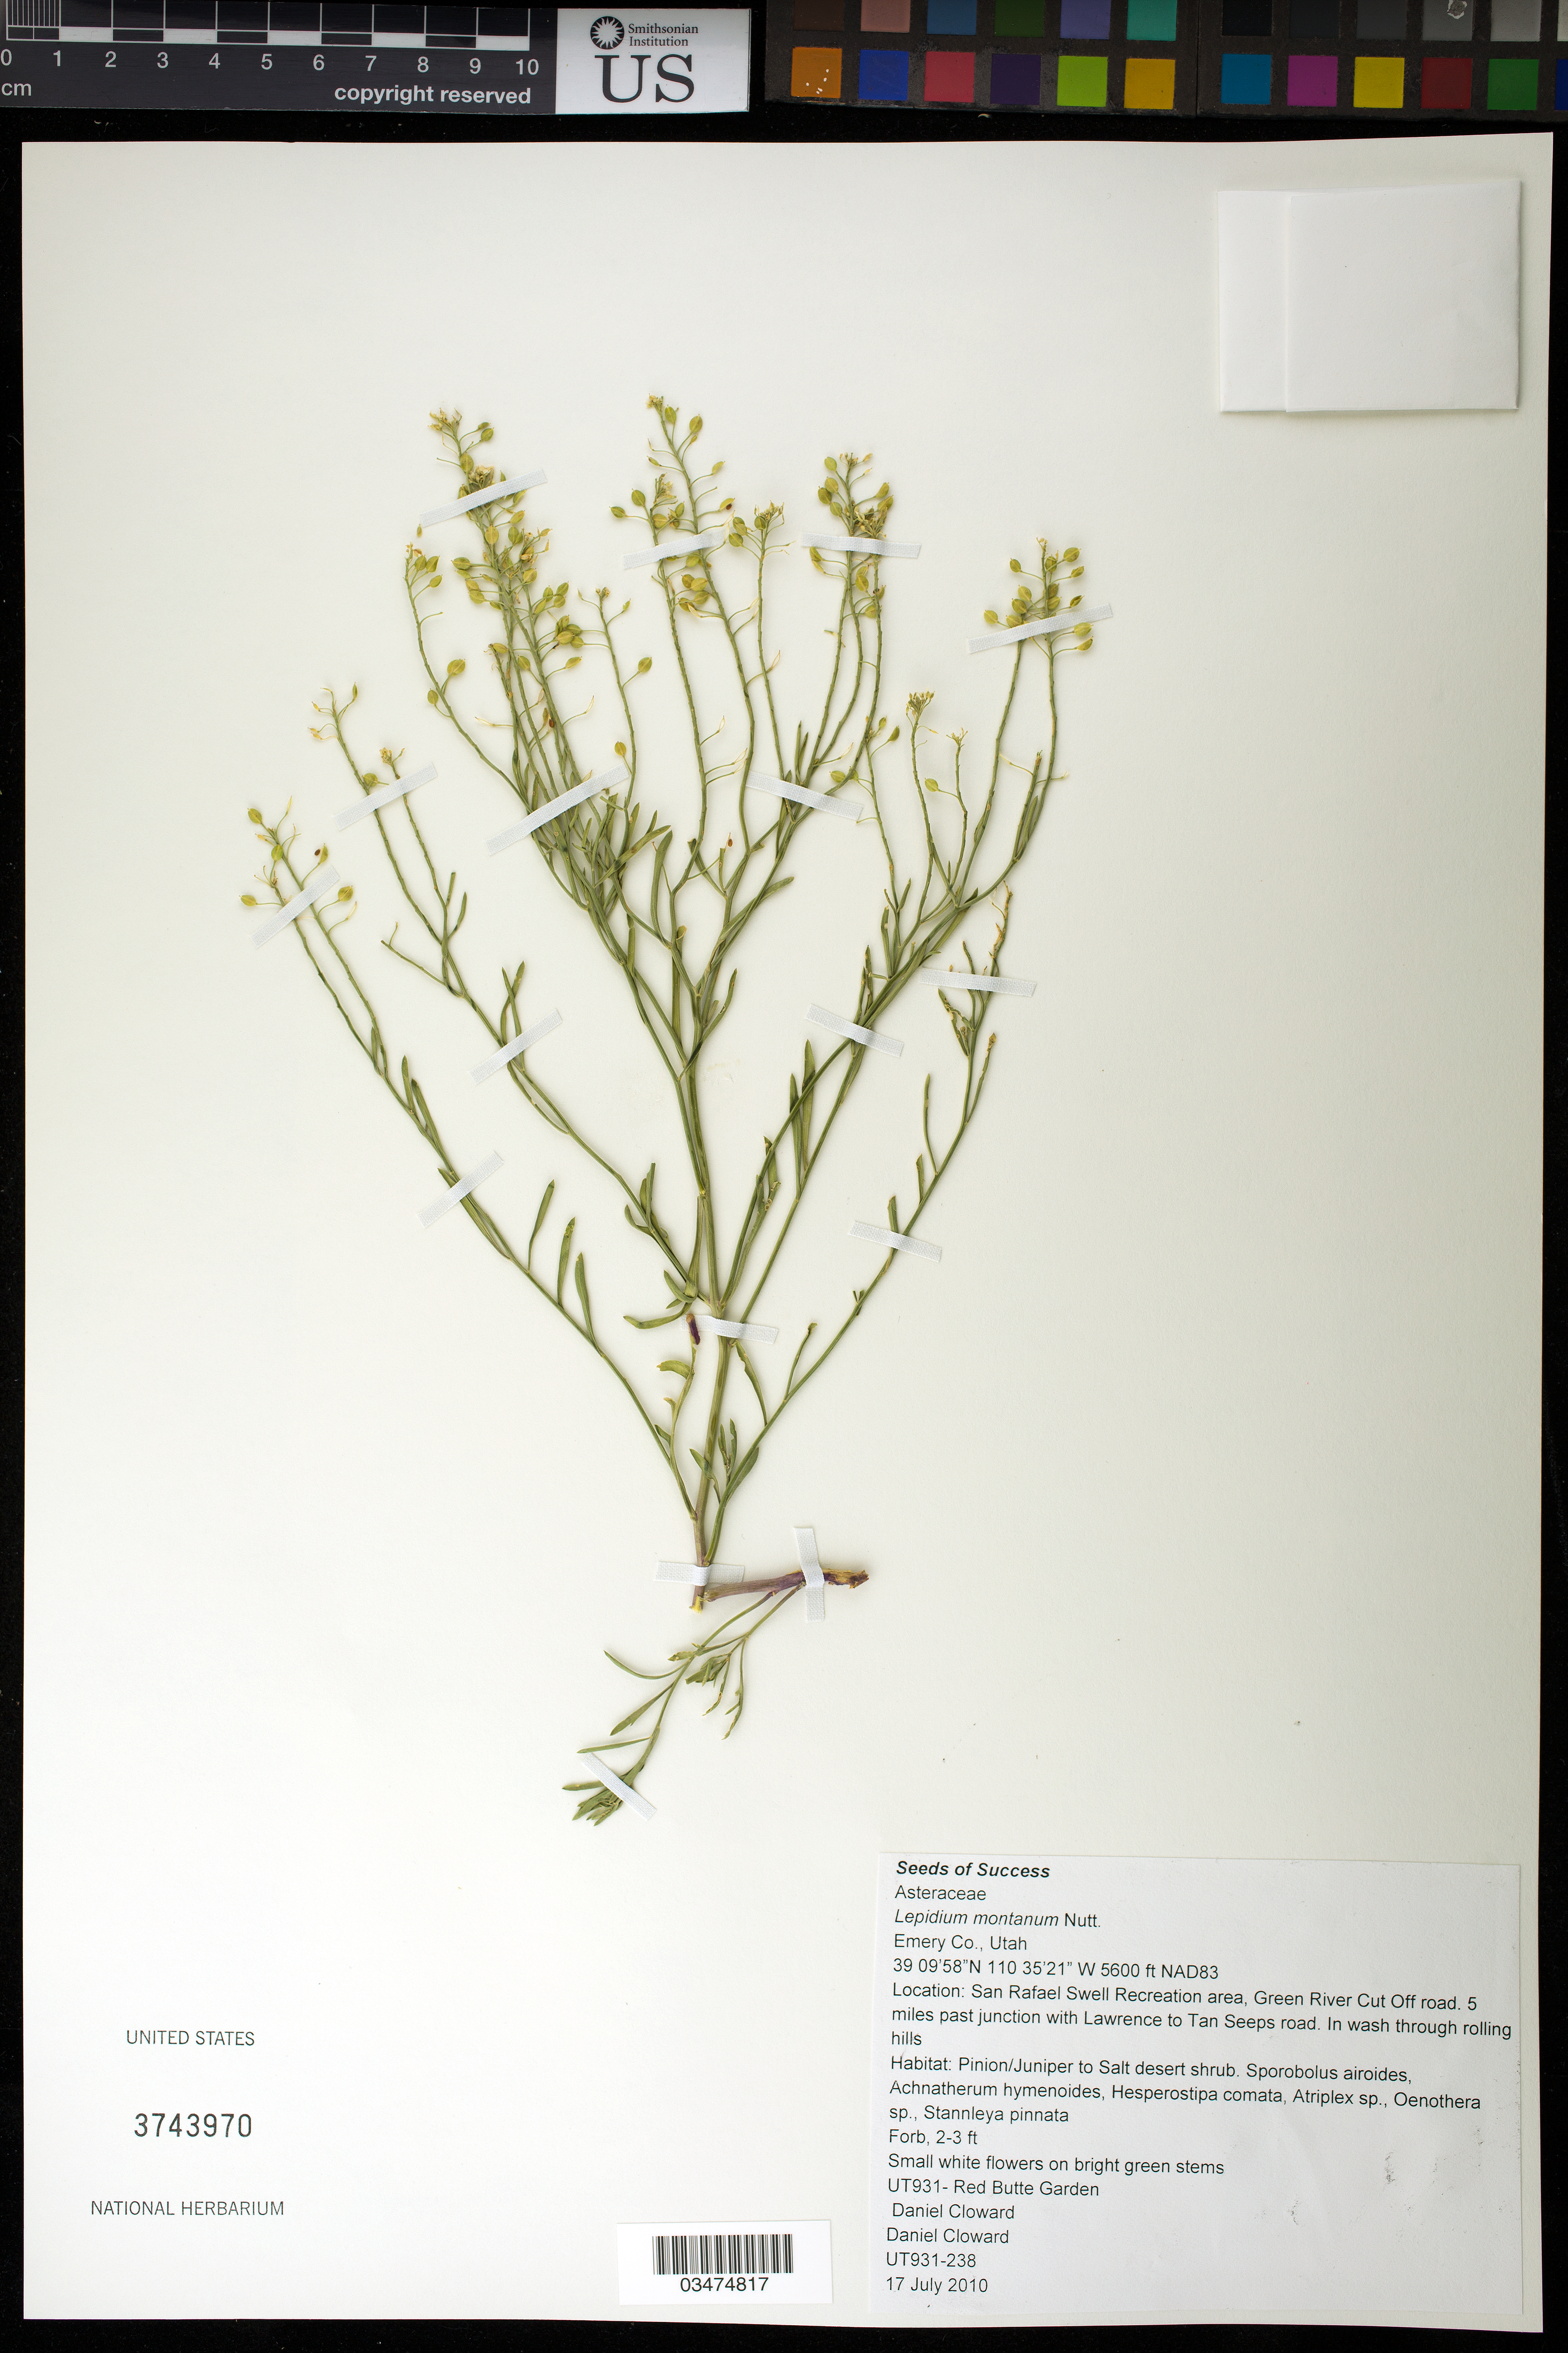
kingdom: Plantae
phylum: Tracheophyta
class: Magnoliopsida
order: Brassicales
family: Brassicaceae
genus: Lepidium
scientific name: Lepidium montanum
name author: Nutt.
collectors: D. Cloward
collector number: UT931-238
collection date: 2010-07-17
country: United States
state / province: Utah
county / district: Emery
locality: San Rafael Swell Recriation area, Green River Cut off Rd, 5 mi. past jct with Lawrence to Tan Seeps Rd.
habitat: Pinion/Juniper to Salt desert shrub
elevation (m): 1707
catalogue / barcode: US 3743970